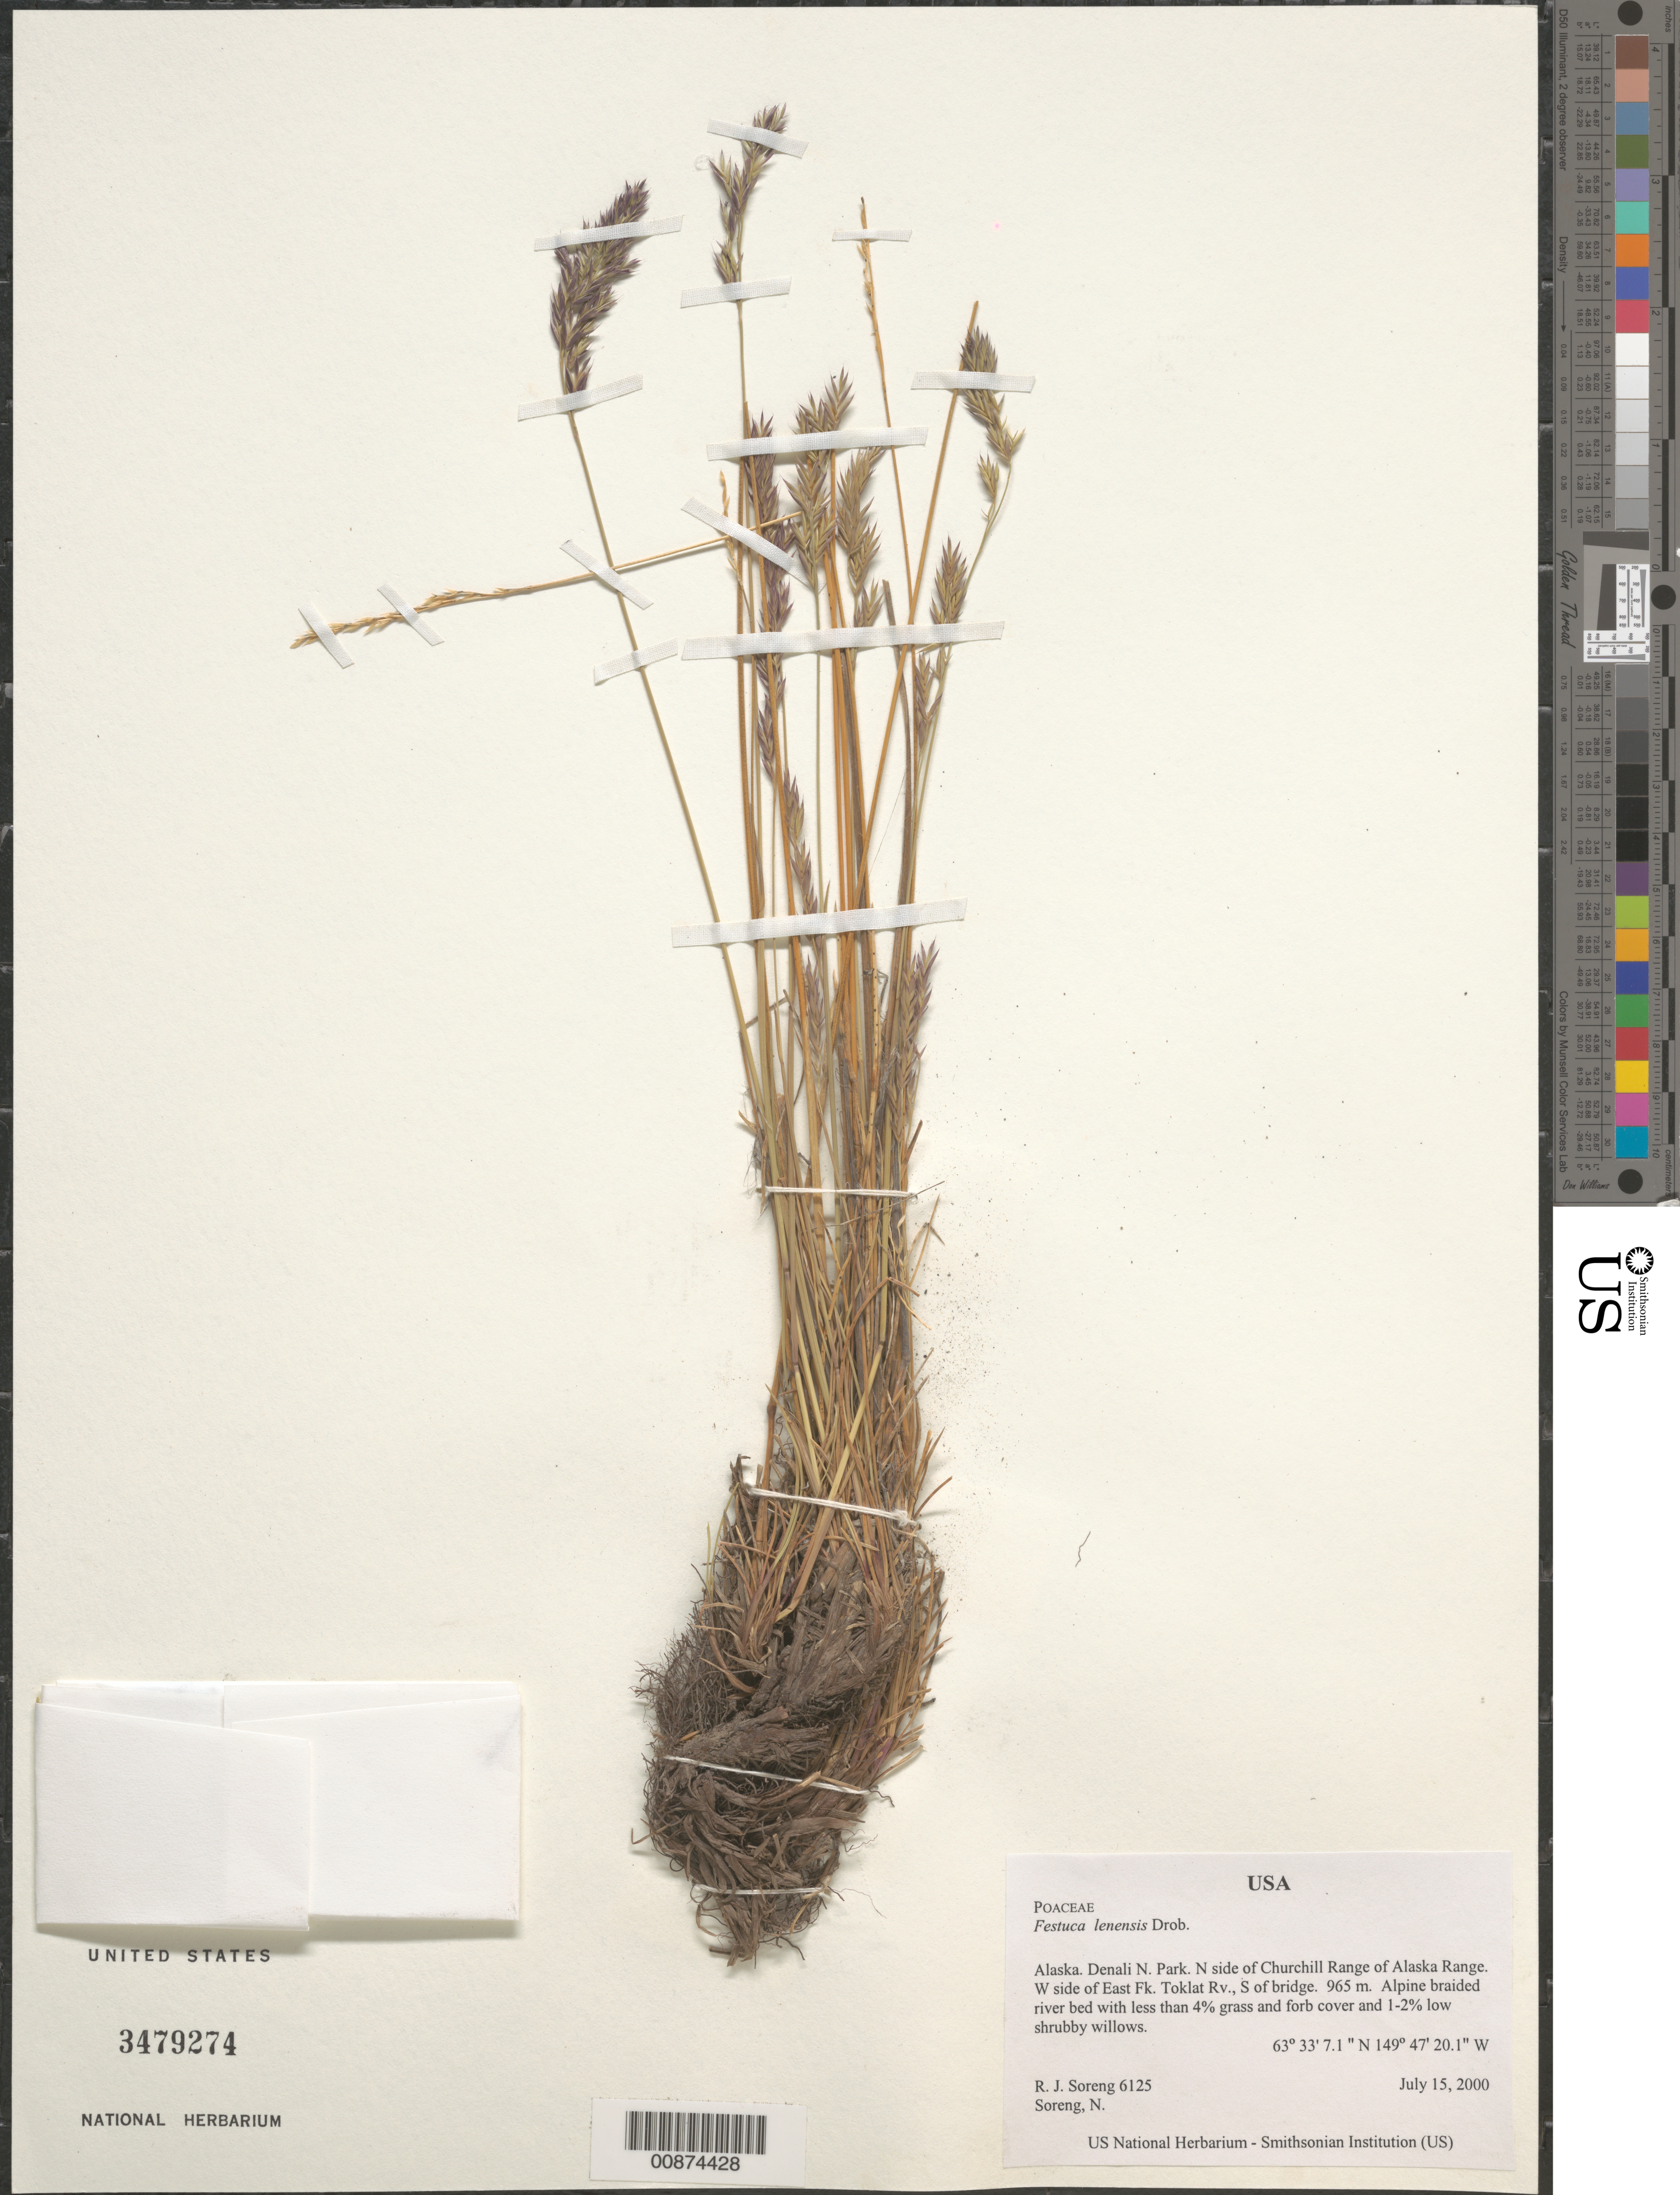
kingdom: Plantae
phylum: Tracheophyta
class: Liliopsida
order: Poales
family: Poaceae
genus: Festuca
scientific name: Festuca lenensis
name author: Drobow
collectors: R. J. Soreng & N. L. Soreng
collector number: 6125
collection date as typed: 15 Jul 2000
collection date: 2000-07-15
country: United States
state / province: Alaska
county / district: Denali N. Park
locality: N side of Churchill Range of Alaska Range. W side of East Fk. Toklat Rv., S of bridge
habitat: Alpine braided river bed with less than 4% grass and forb cover and 1-2% low shruby willows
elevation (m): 965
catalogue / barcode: US 3479274